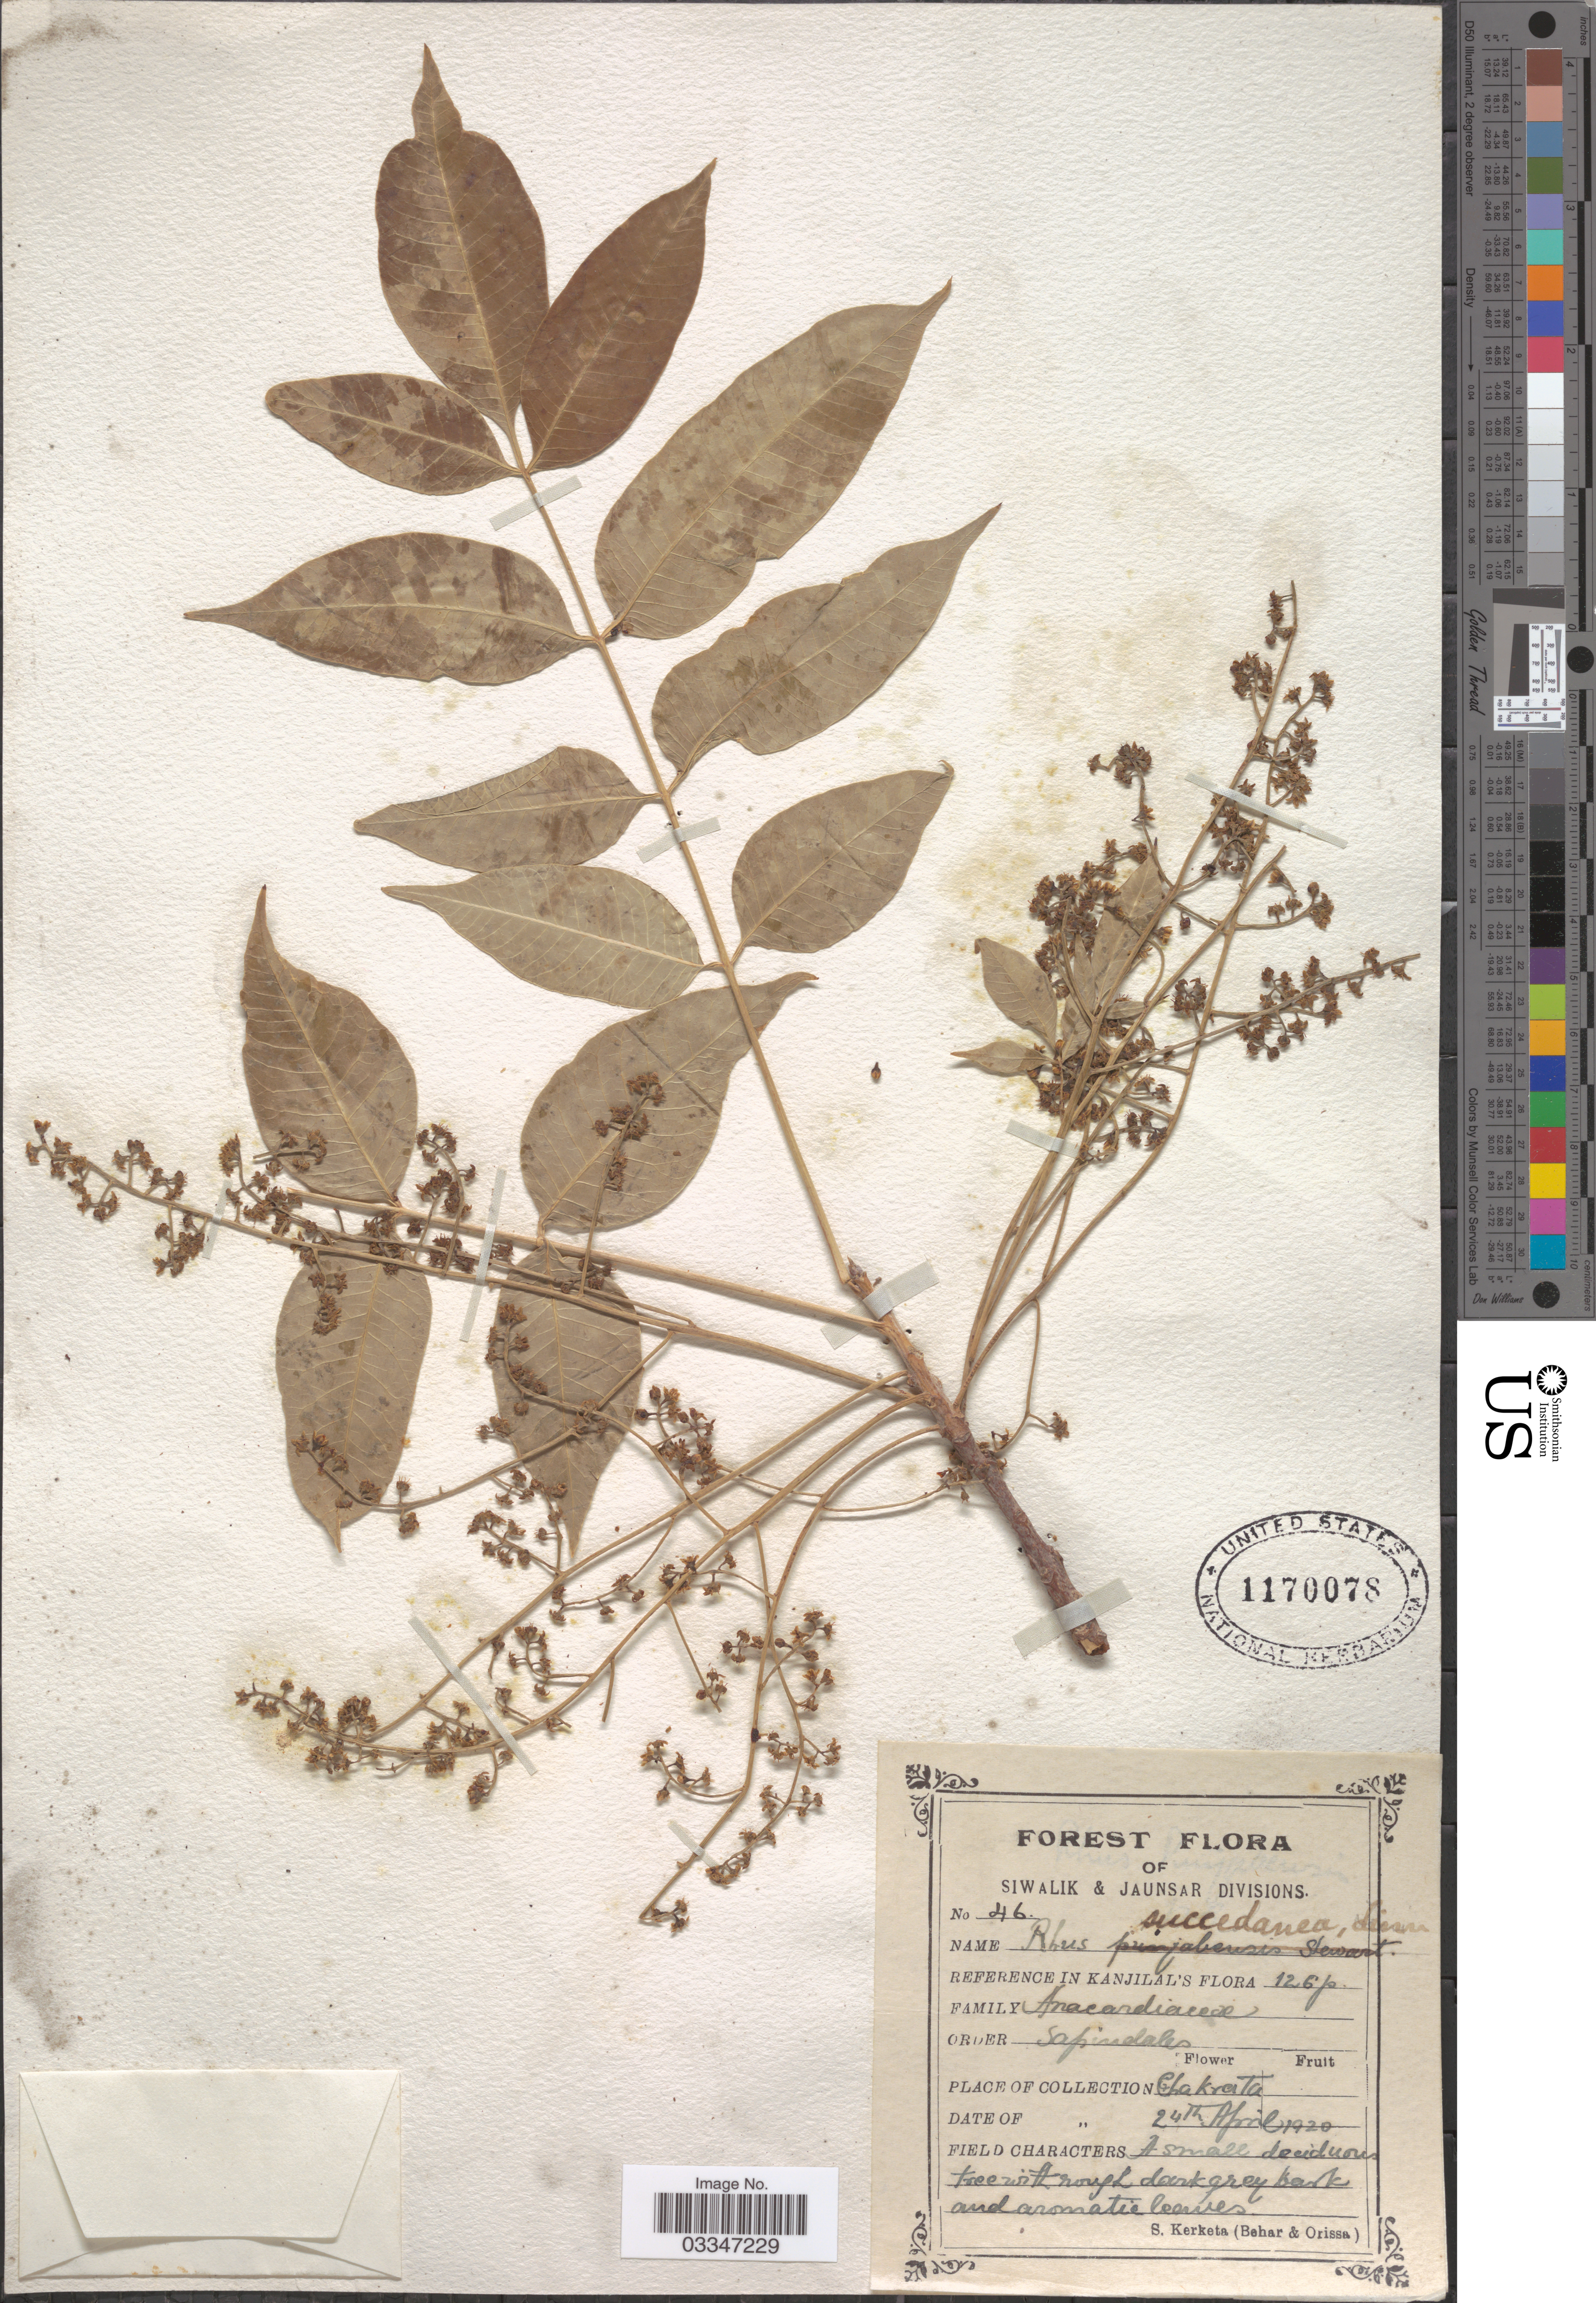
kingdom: Plantae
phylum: Tracheophyta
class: Magnoliopsida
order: Sapindales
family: Anacardiaceae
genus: Rhus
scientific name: Rhus succedanea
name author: L.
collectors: S. Kerketa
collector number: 46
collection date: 1920-04-24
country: India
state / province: Uttarakhand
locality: Chakrata. Siwalik & Jaunsar Divisions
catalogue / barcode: US 1170078